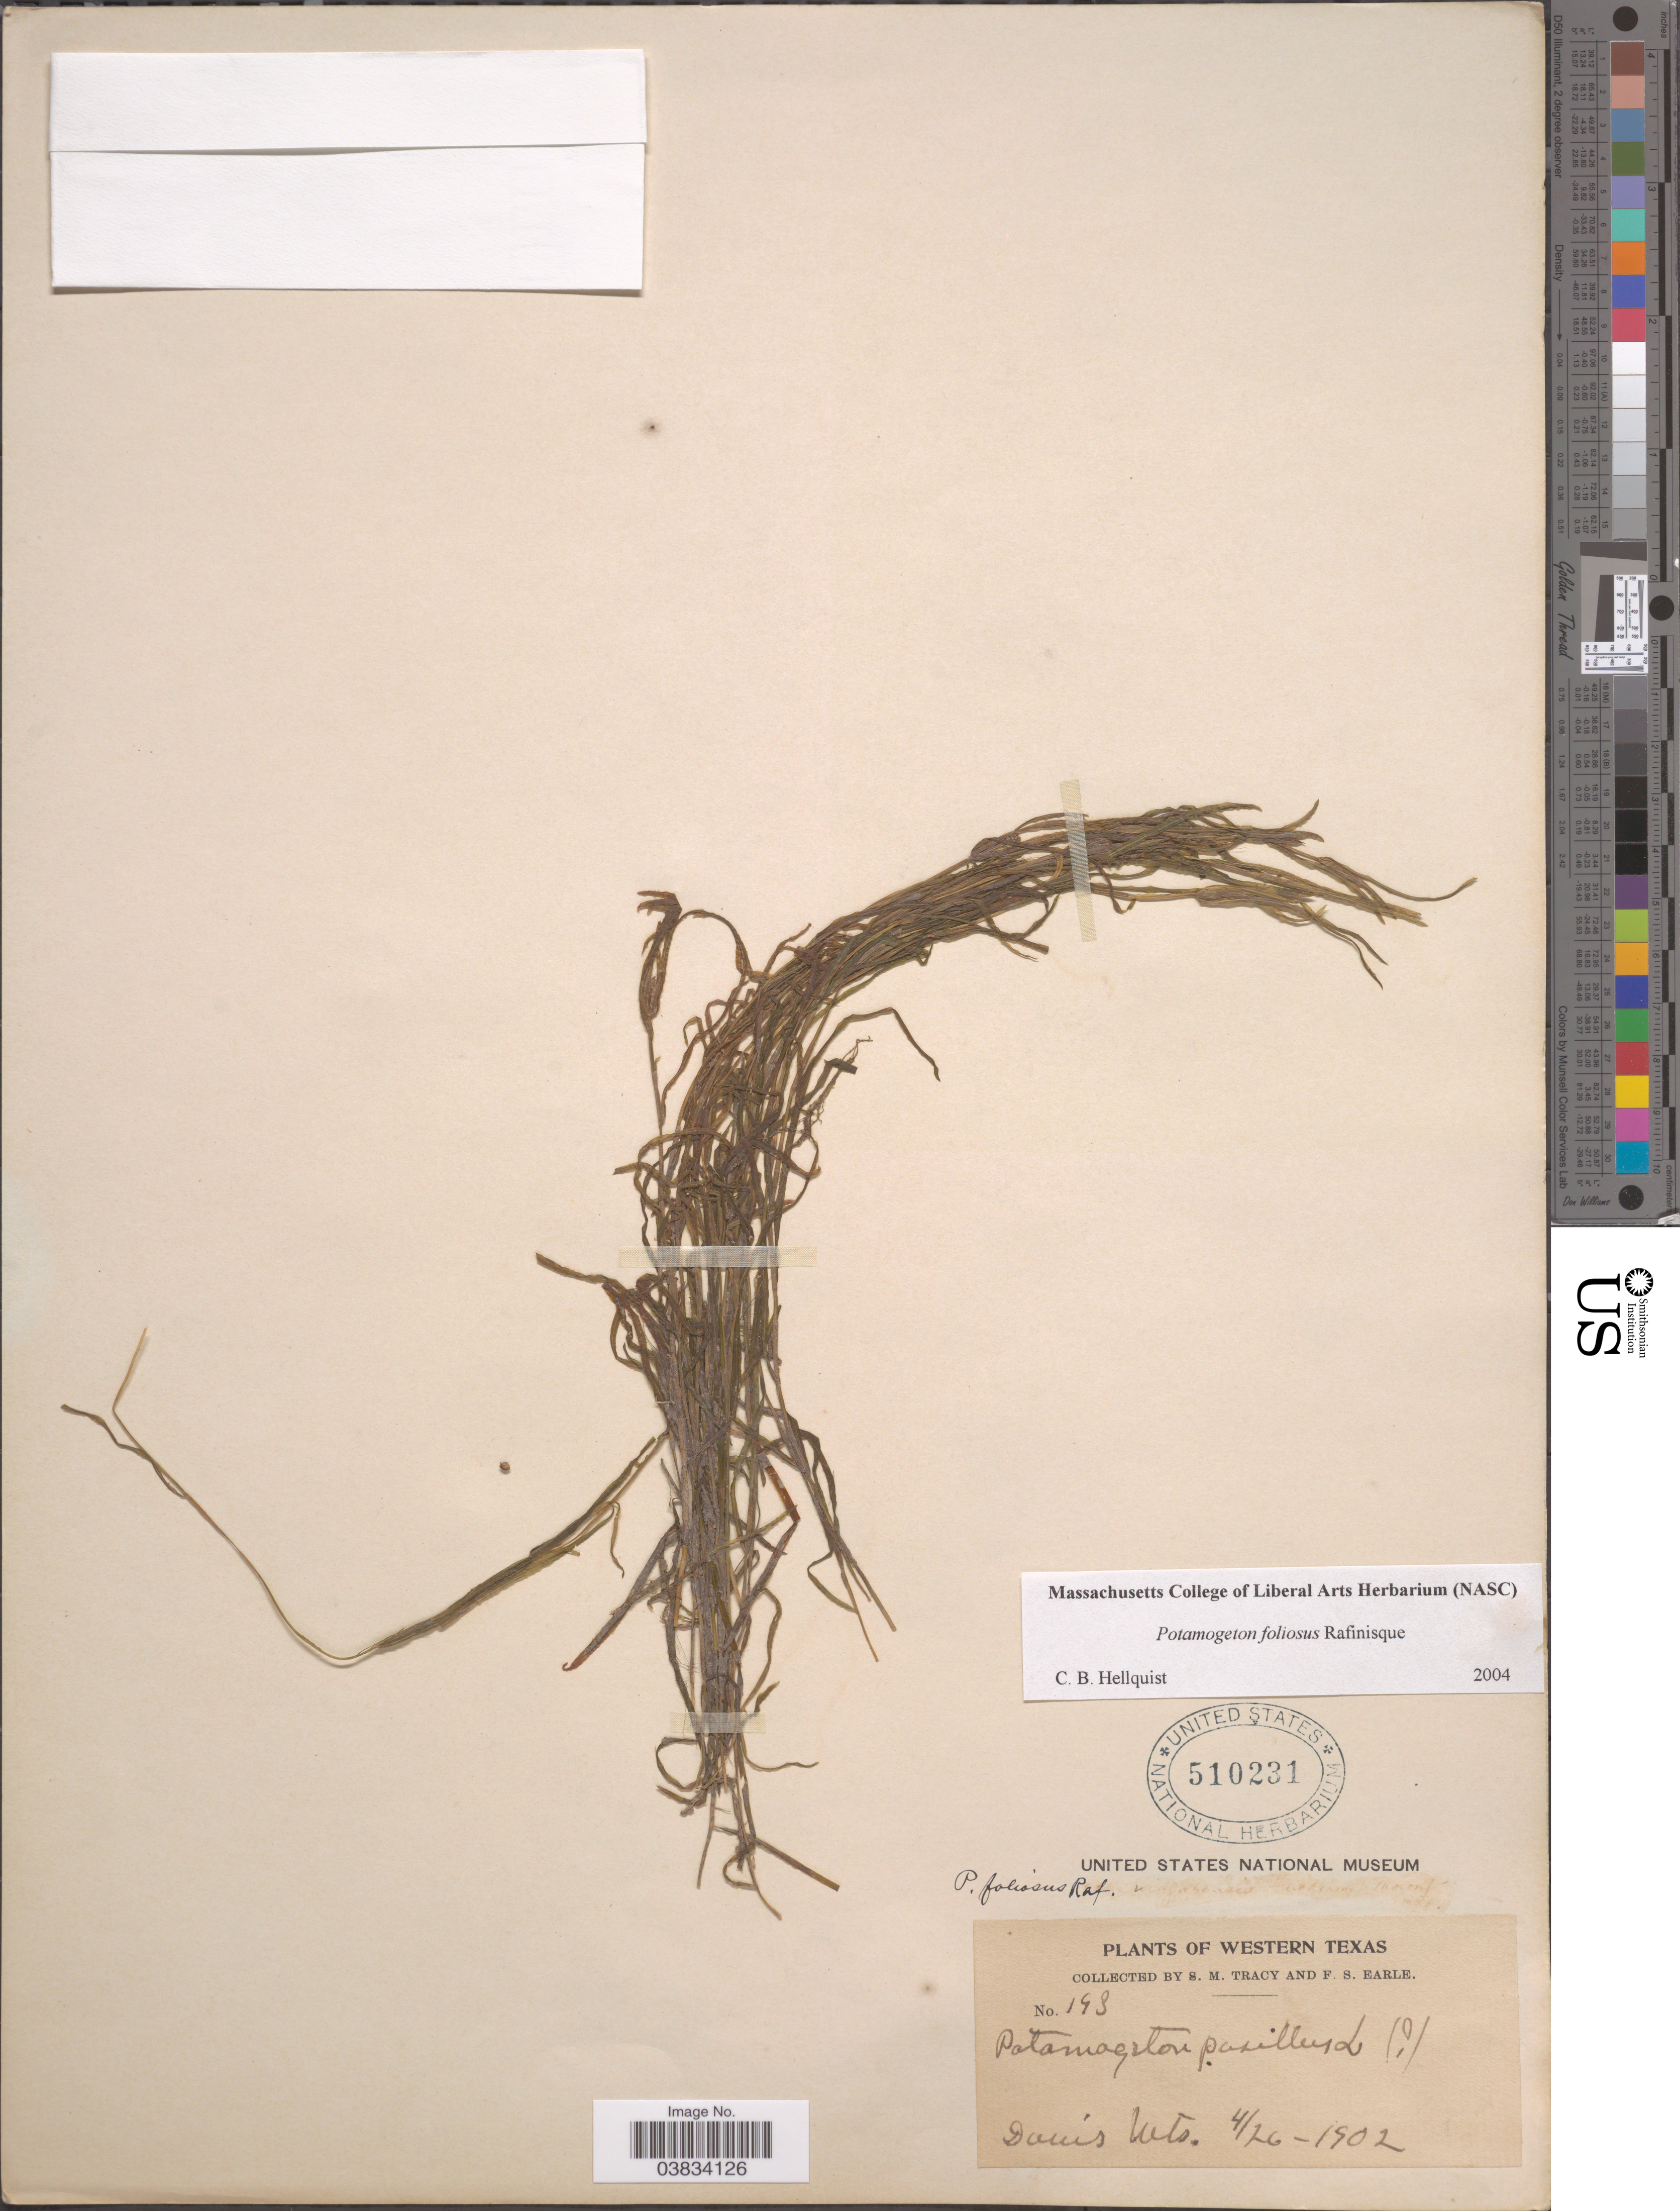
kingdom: Plantae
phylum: Tracheophyta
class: Liliopsida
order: Alismatales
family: Potamogetonaceae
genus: Potamogeton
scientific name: Potamogeton foliosus var. foliosus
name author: Raf.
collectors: S. M. Tracy & F. S. Earle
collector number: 198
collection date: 1902-04-26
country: United States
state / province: Texas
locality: Western Texas. Davis Mts.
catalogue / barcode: US 510231